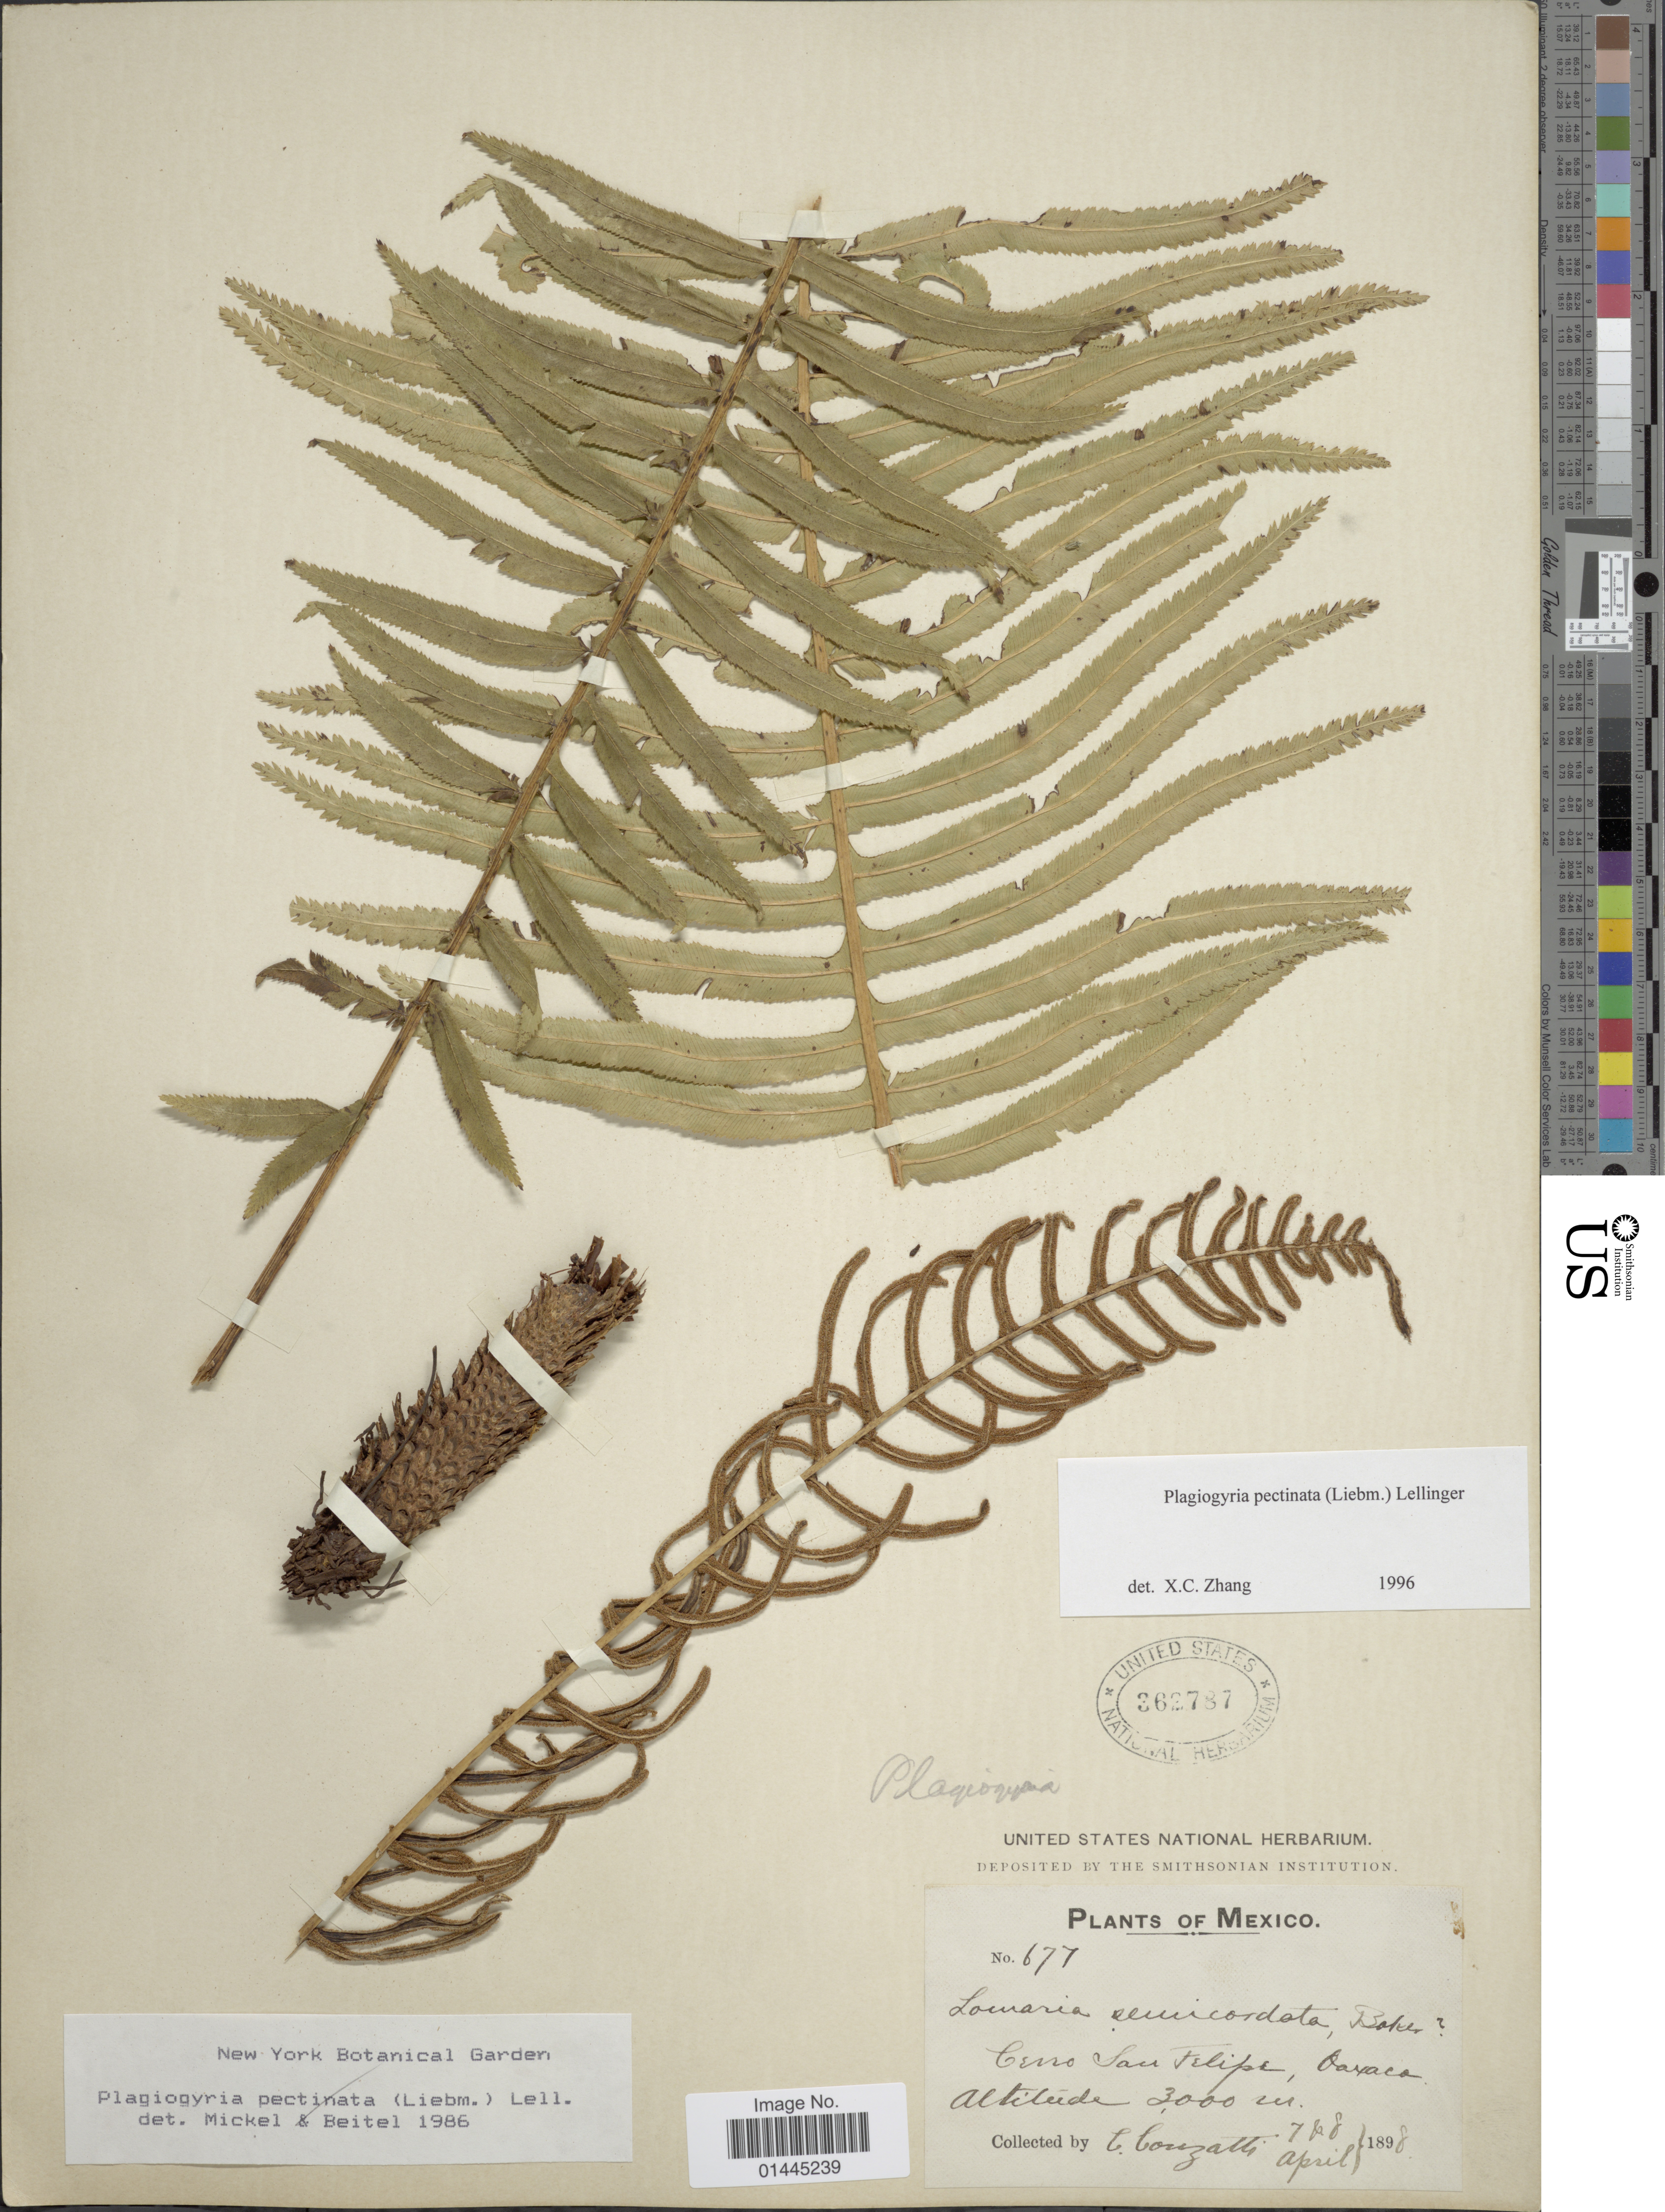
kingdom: Plantae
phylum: Tracheophyta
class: Polypodiopsida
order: Cyatheales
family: Plagiogyriaceae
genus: Plagiogyria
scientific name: Plagiogyria semicordata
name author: (C. Presl) Christ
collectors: C. Conzatti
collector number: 677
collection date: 1898-04-07/1898-04-08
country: Mexico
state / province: Oaxaca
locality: Cerro San Felipe.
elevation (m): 3000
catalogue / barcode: US 362787